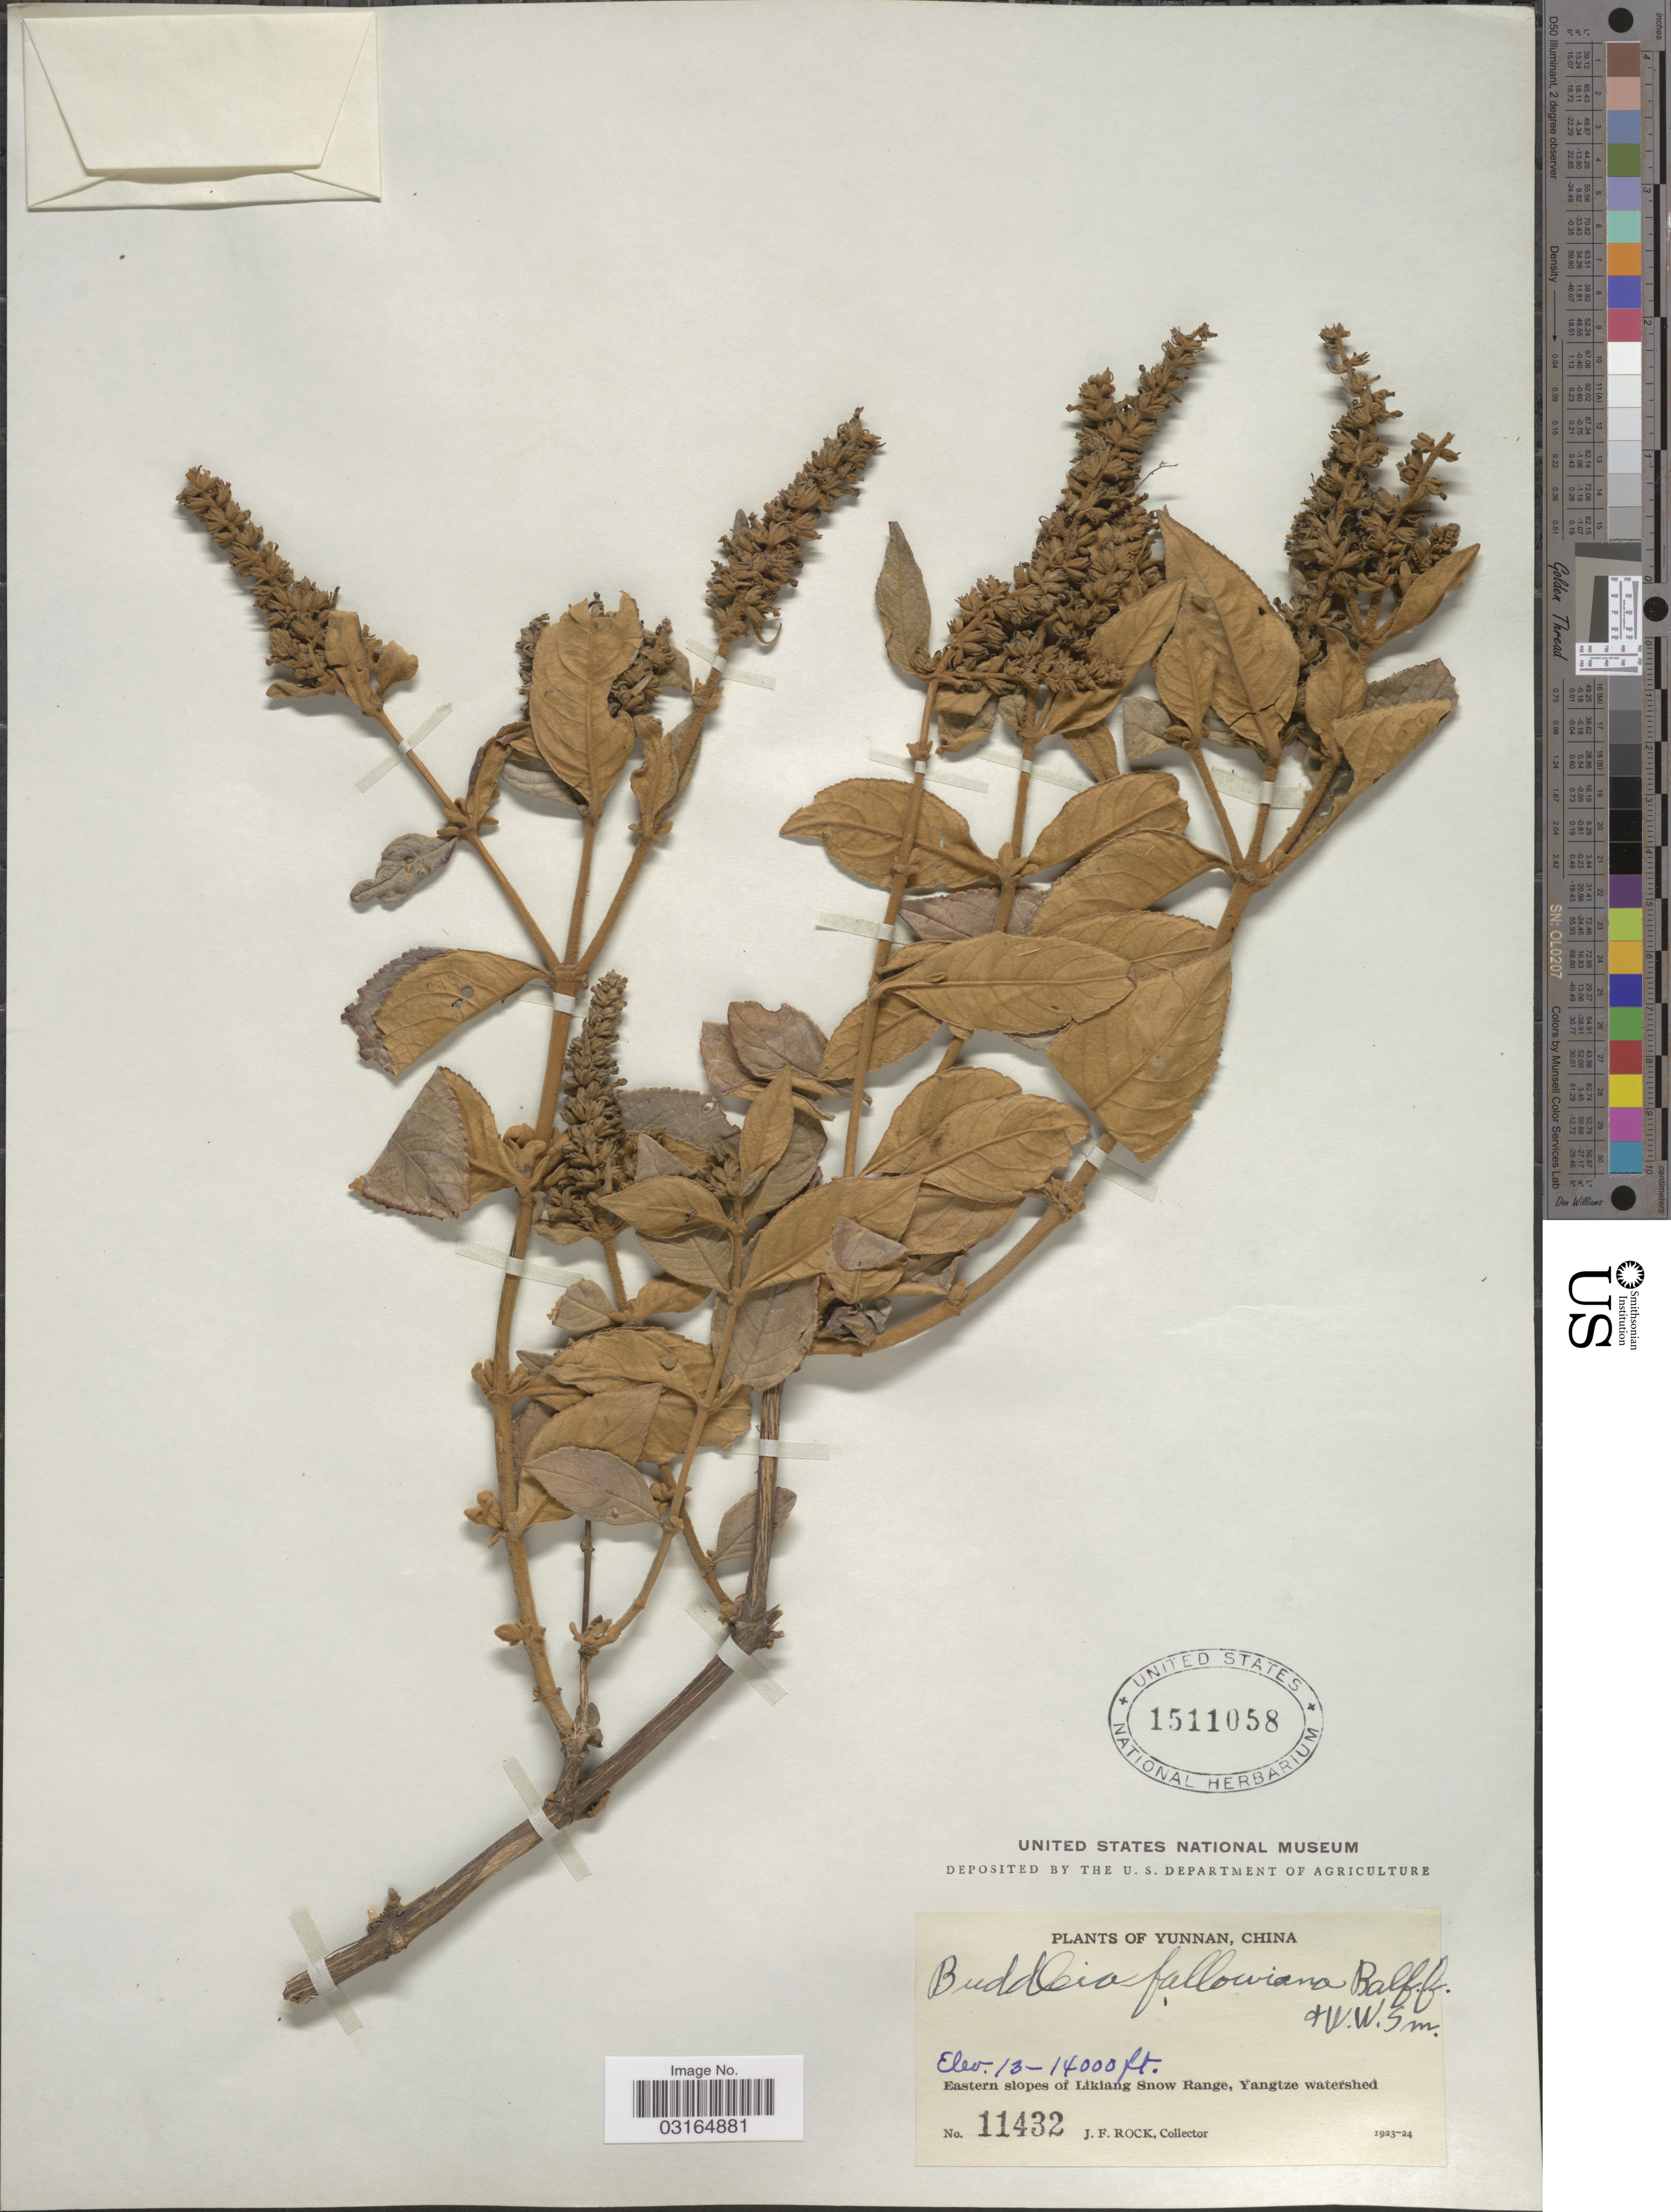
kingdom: Plantae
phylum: Tracheophyta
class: Magnoliopsida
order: Lamiales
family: Scrophulariaceae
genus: Buddleja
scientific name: Buddleja fallowiana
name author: Balf. f. & W.W. Sm.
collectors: J. Rock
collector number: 11432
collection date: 1923/1924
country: China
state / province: Yunnan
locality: Eastern slopes of Likiang Snow Range, Yangtze watershed.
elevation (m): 3962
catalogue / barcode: US 1511058